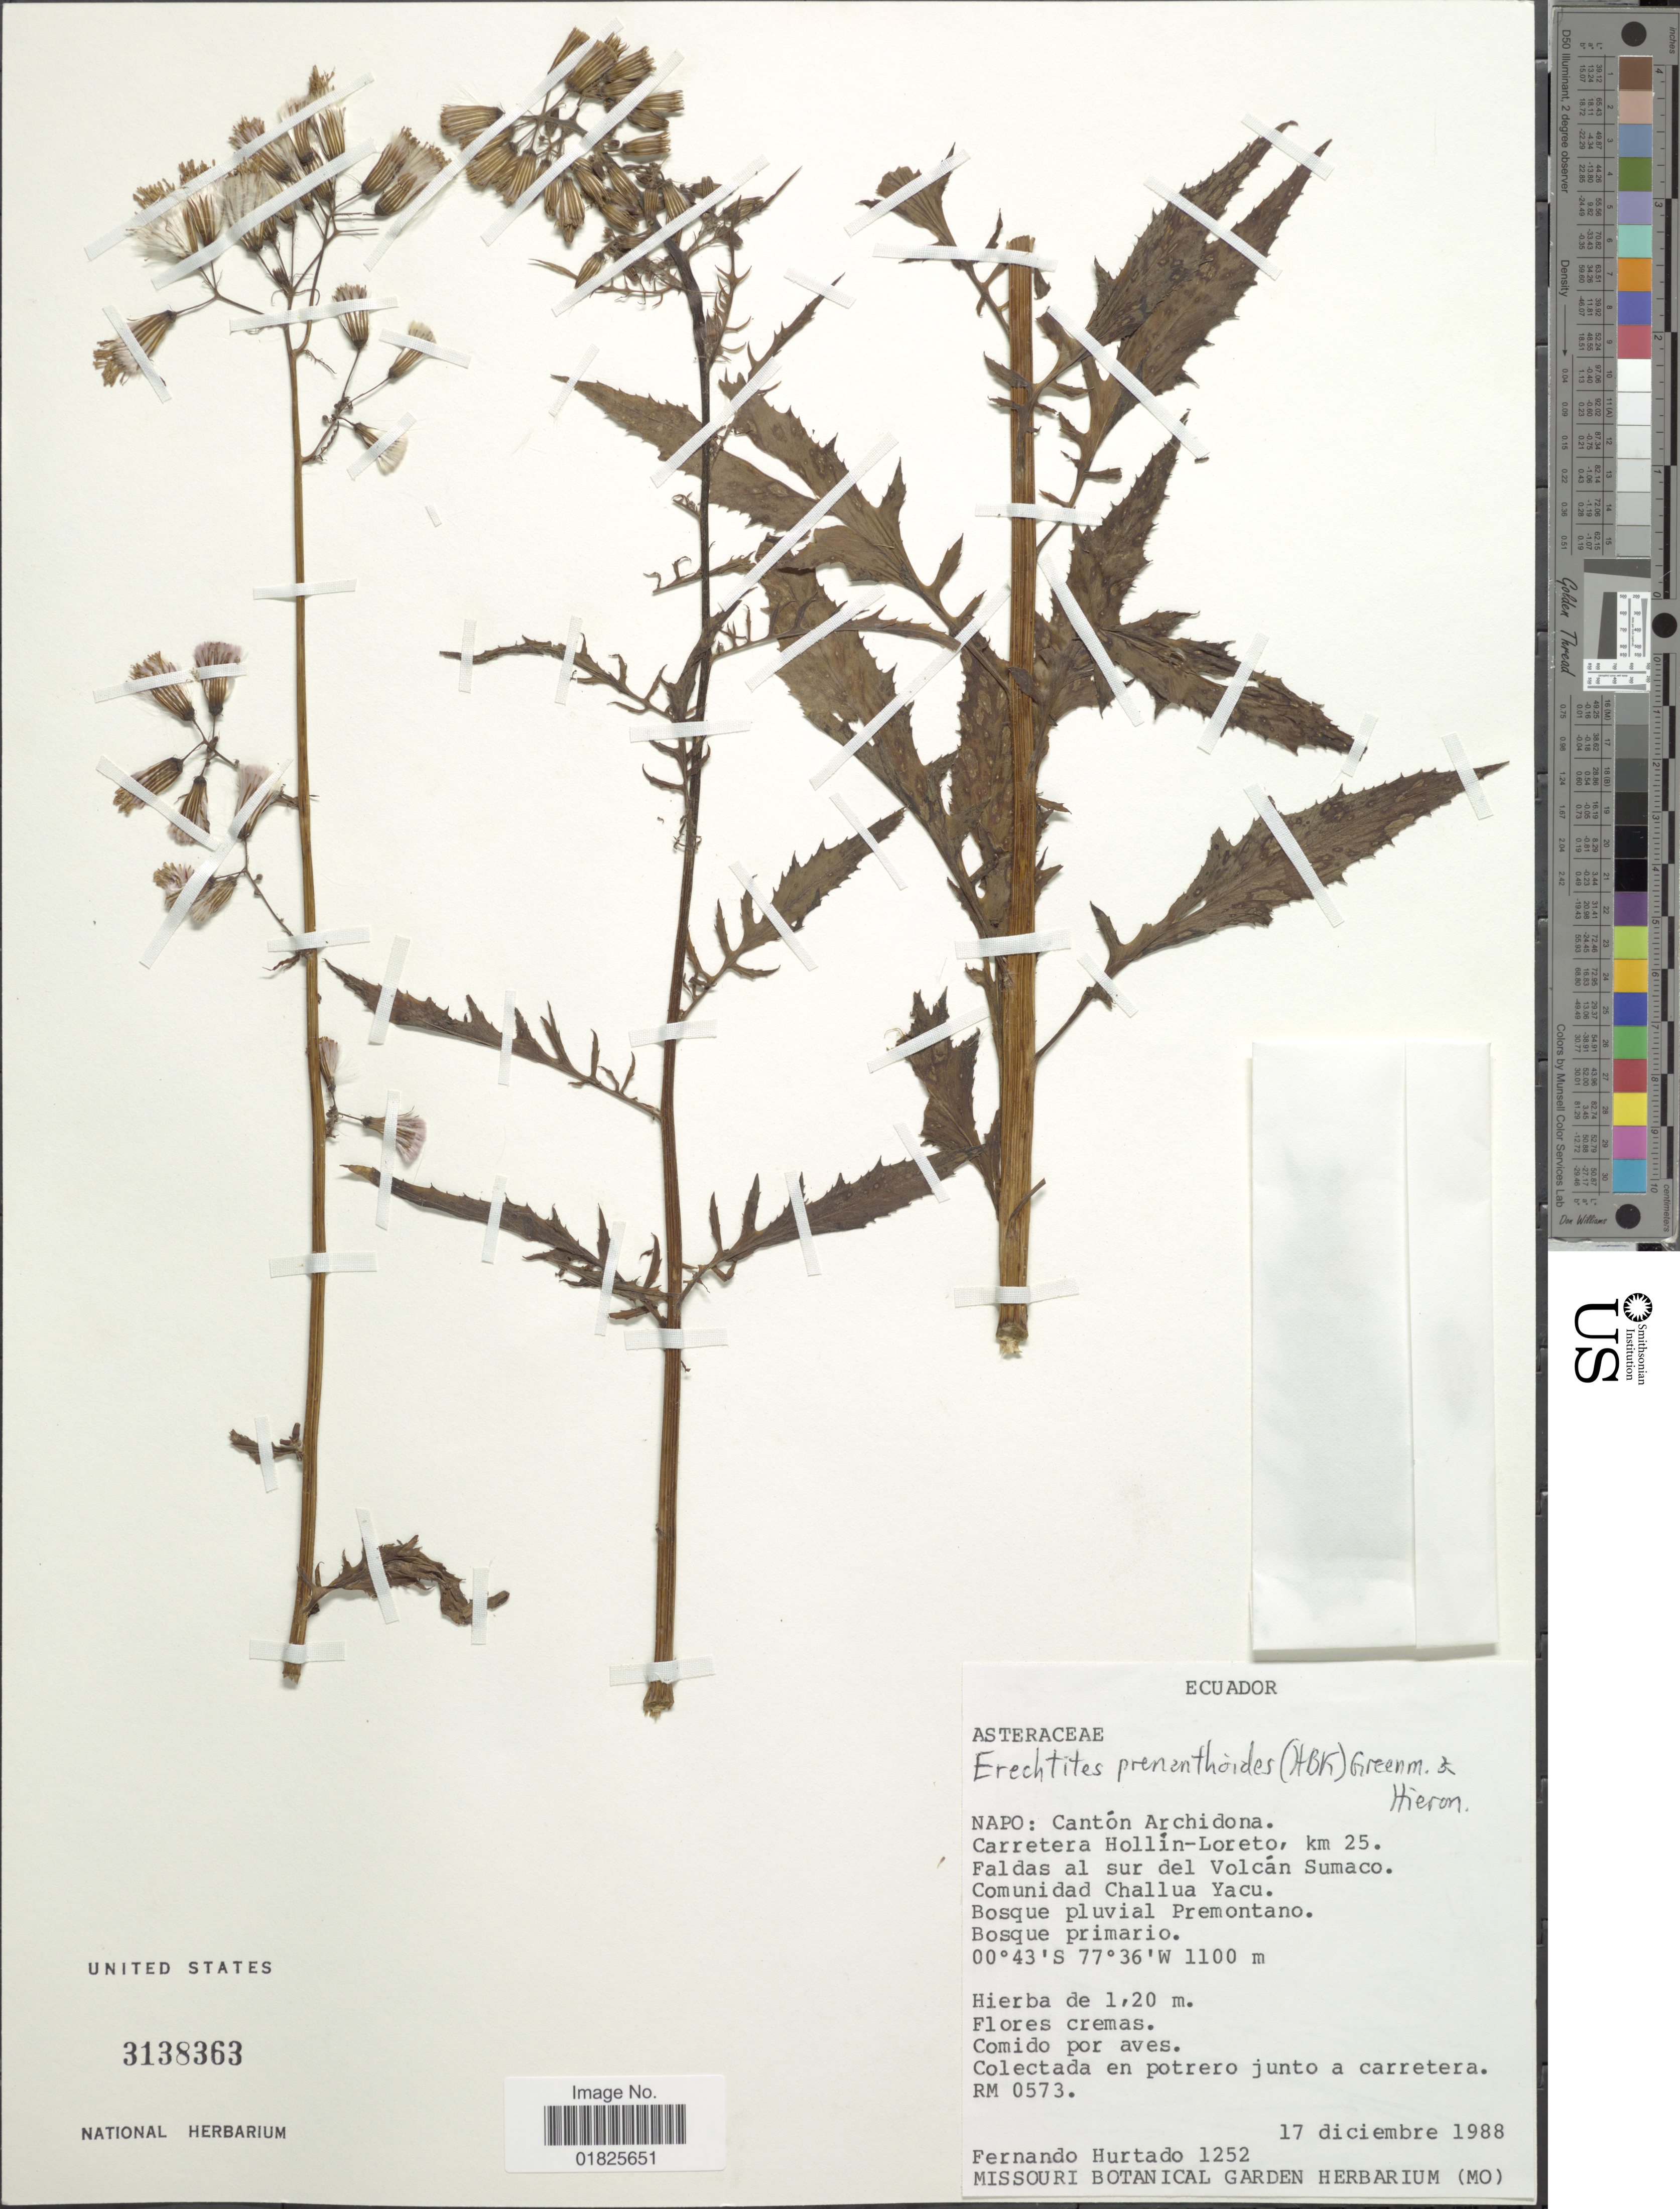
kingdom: Plantae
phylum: Tracheophyta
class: Magnoliopsida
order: Asterales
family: Asteraceae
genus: Erechtites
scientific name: Erechtites prenanthoides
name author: Hook. f.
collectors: F. Hurtado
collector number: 1252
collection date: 1988-12-17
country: Ecuador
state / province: Napo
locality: Canton Archidona. Carretera Hollin-Loreto, km 25. Faldas al sur del Volcan Sumaco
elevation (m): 1100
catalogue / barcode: US 3138363